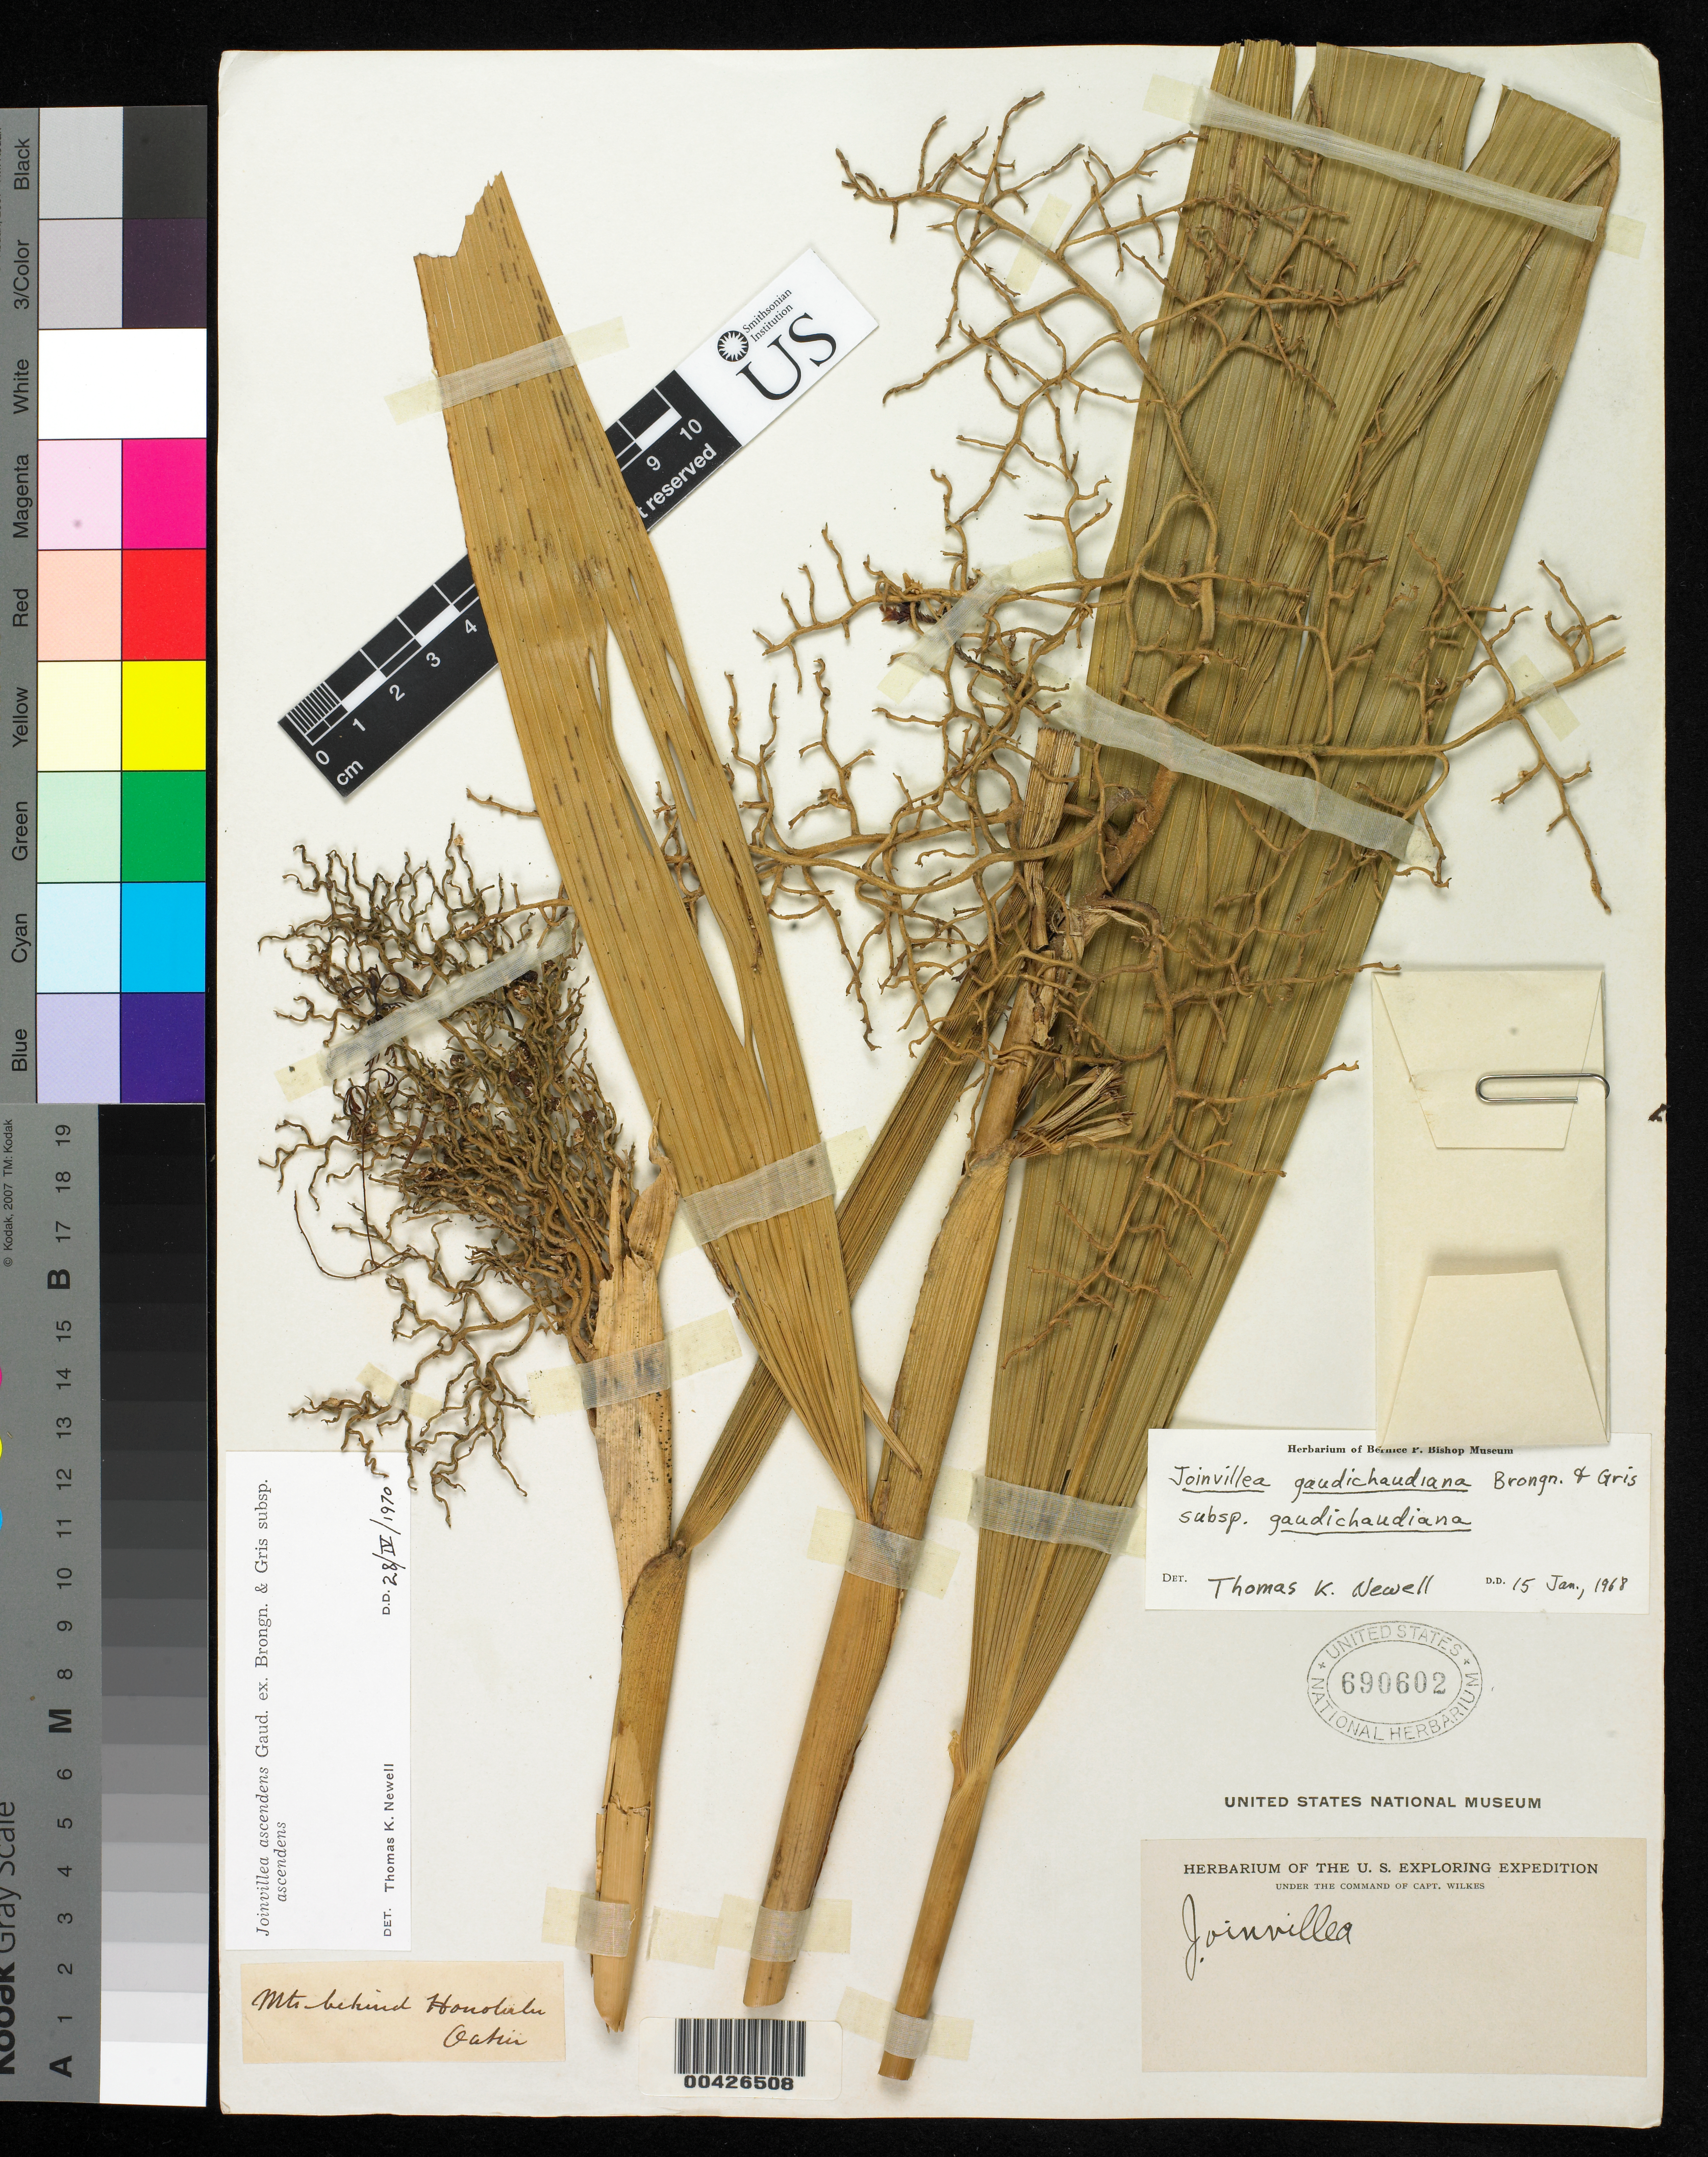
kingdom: Plantae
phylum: Tracheophyta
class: Liliopsida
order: Poales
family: Joinvilleaceae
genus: Joinvillea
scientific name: Joinvillea ascendens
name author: Gaudich. ex Brongn. & Gris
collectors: Wilkes Explor. Exped.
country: United States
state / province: Hawaii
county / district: Honolulu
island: Oahu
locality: Mountains behind Honolulu.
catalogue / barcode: US 690602